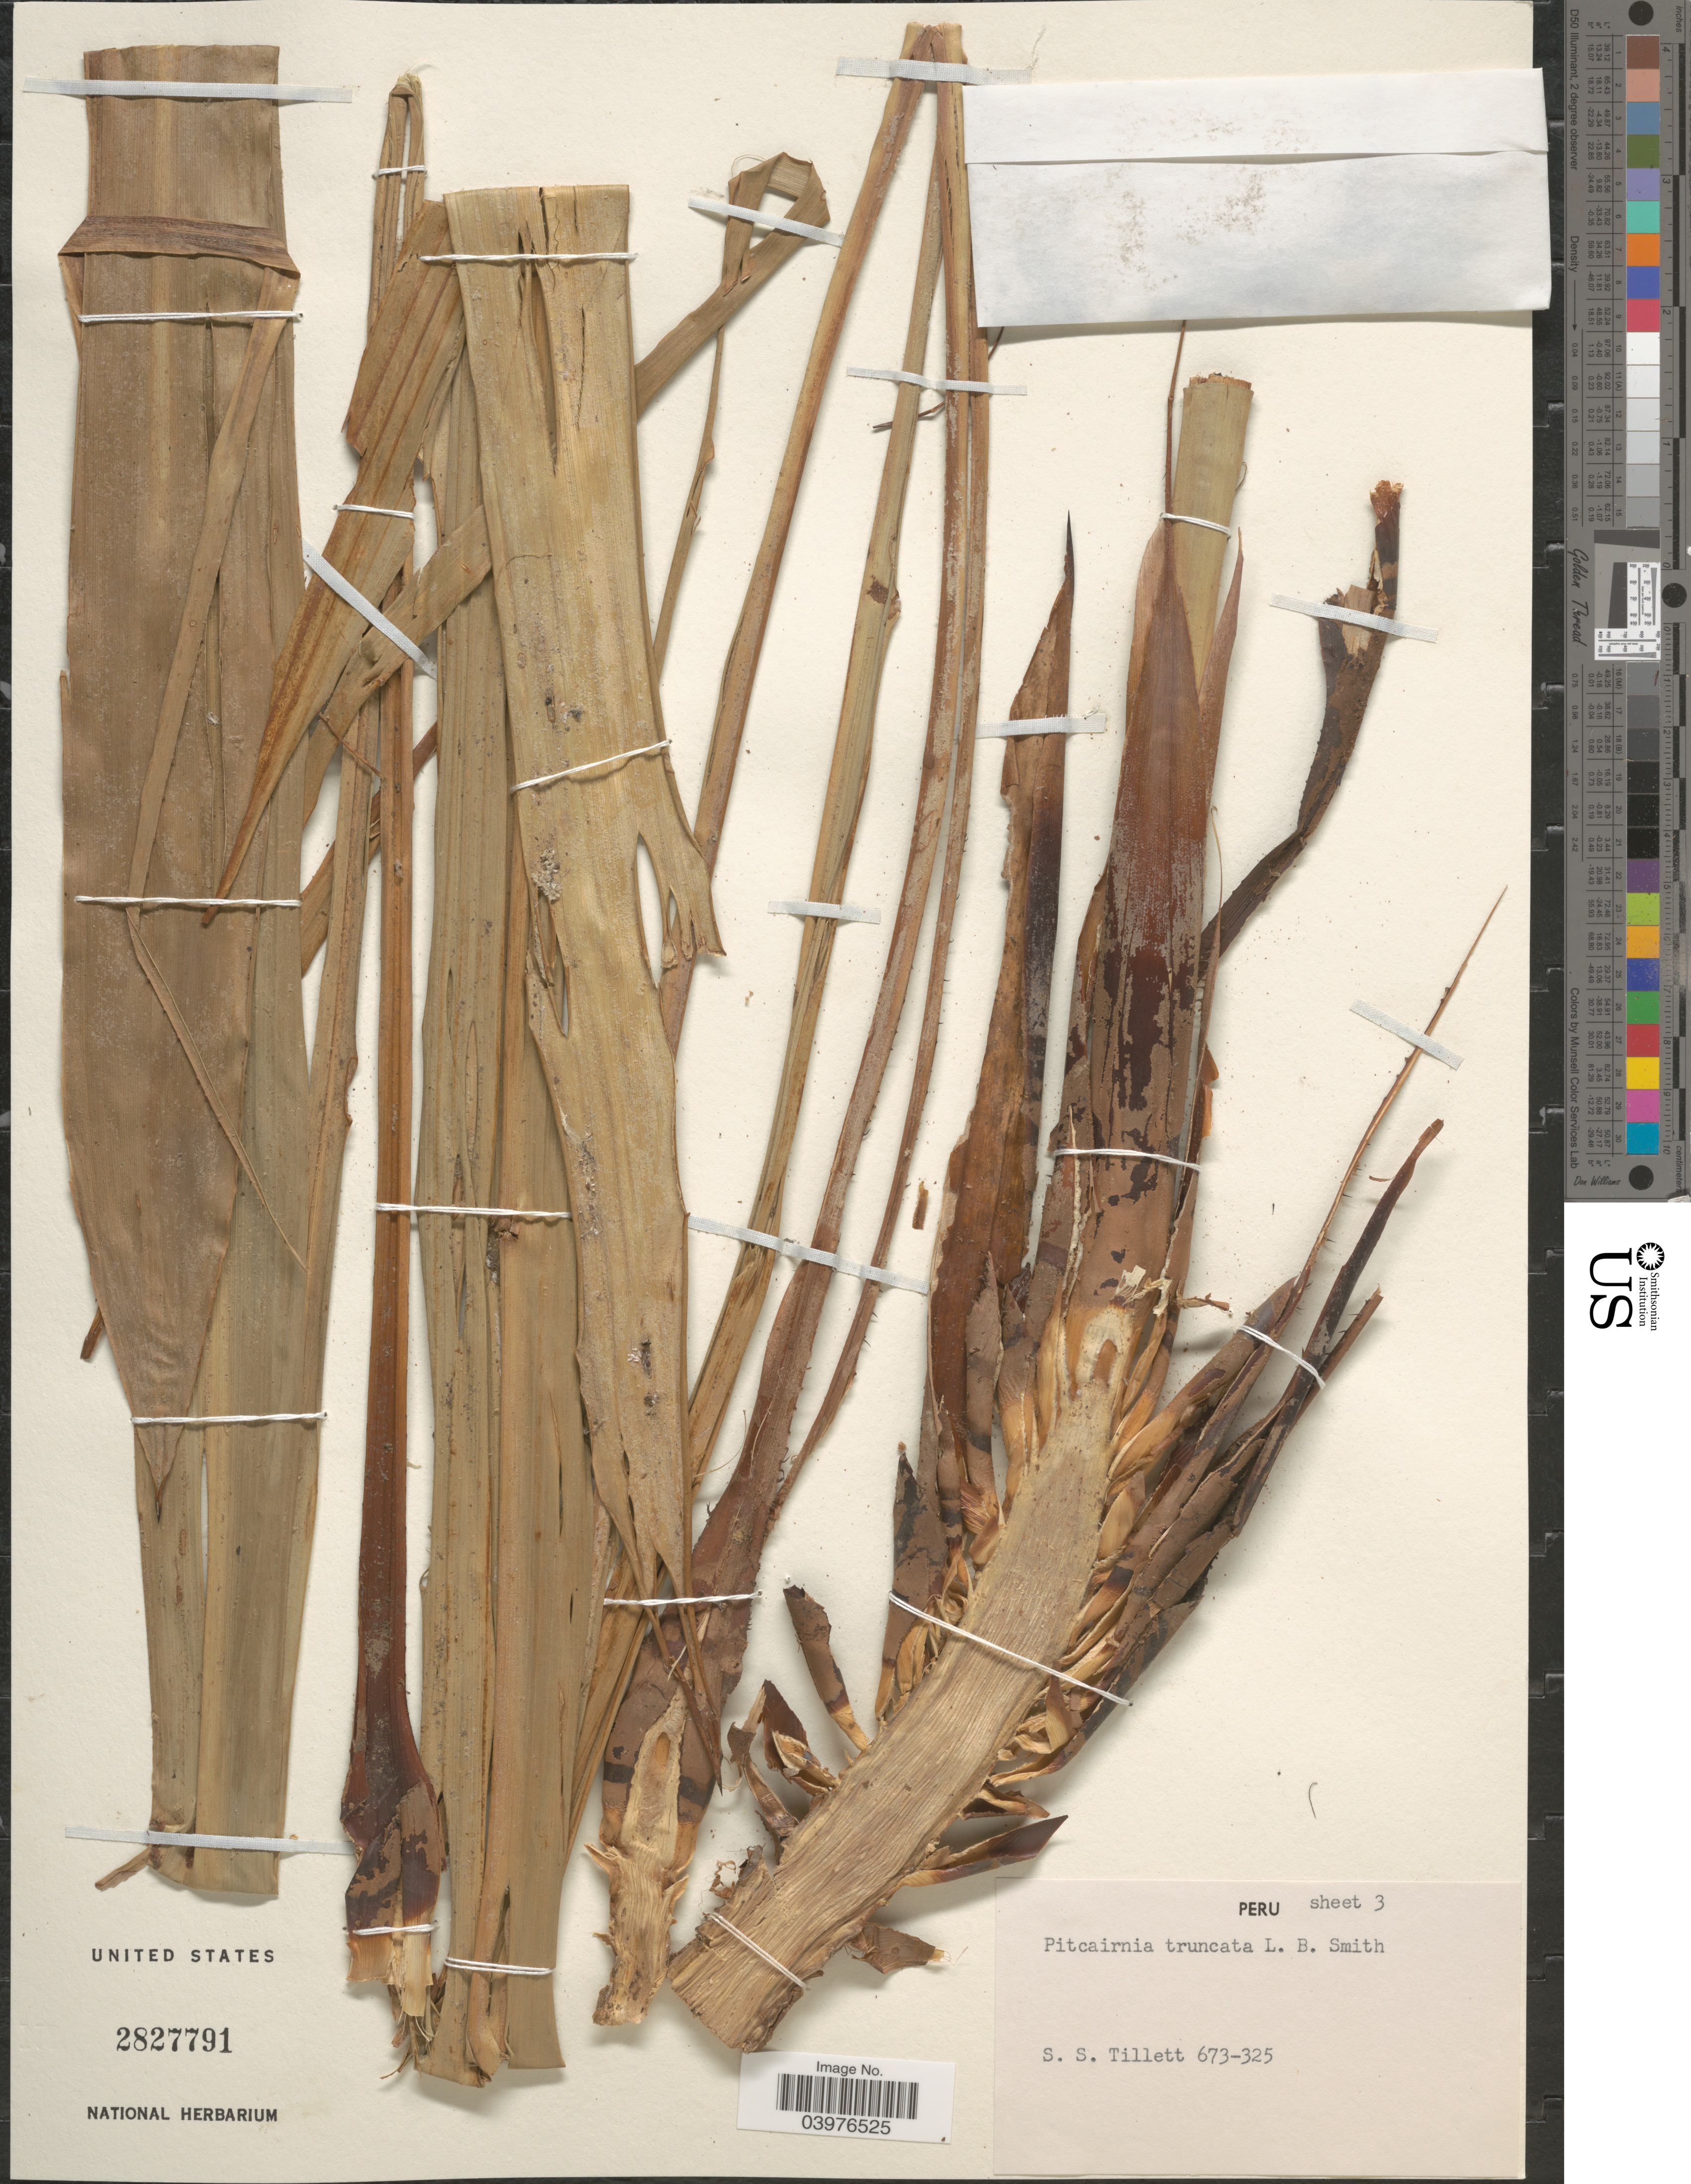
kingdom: Plantae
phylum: Tracheophyta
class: Liliopsida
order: Poales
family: Bromeliaceae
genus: Pitcairnia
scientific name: Pitcairnia truncata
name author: L.B. Sm.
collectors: S. S. Tillett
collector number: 673-325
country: Peru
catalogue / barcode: US 2827791